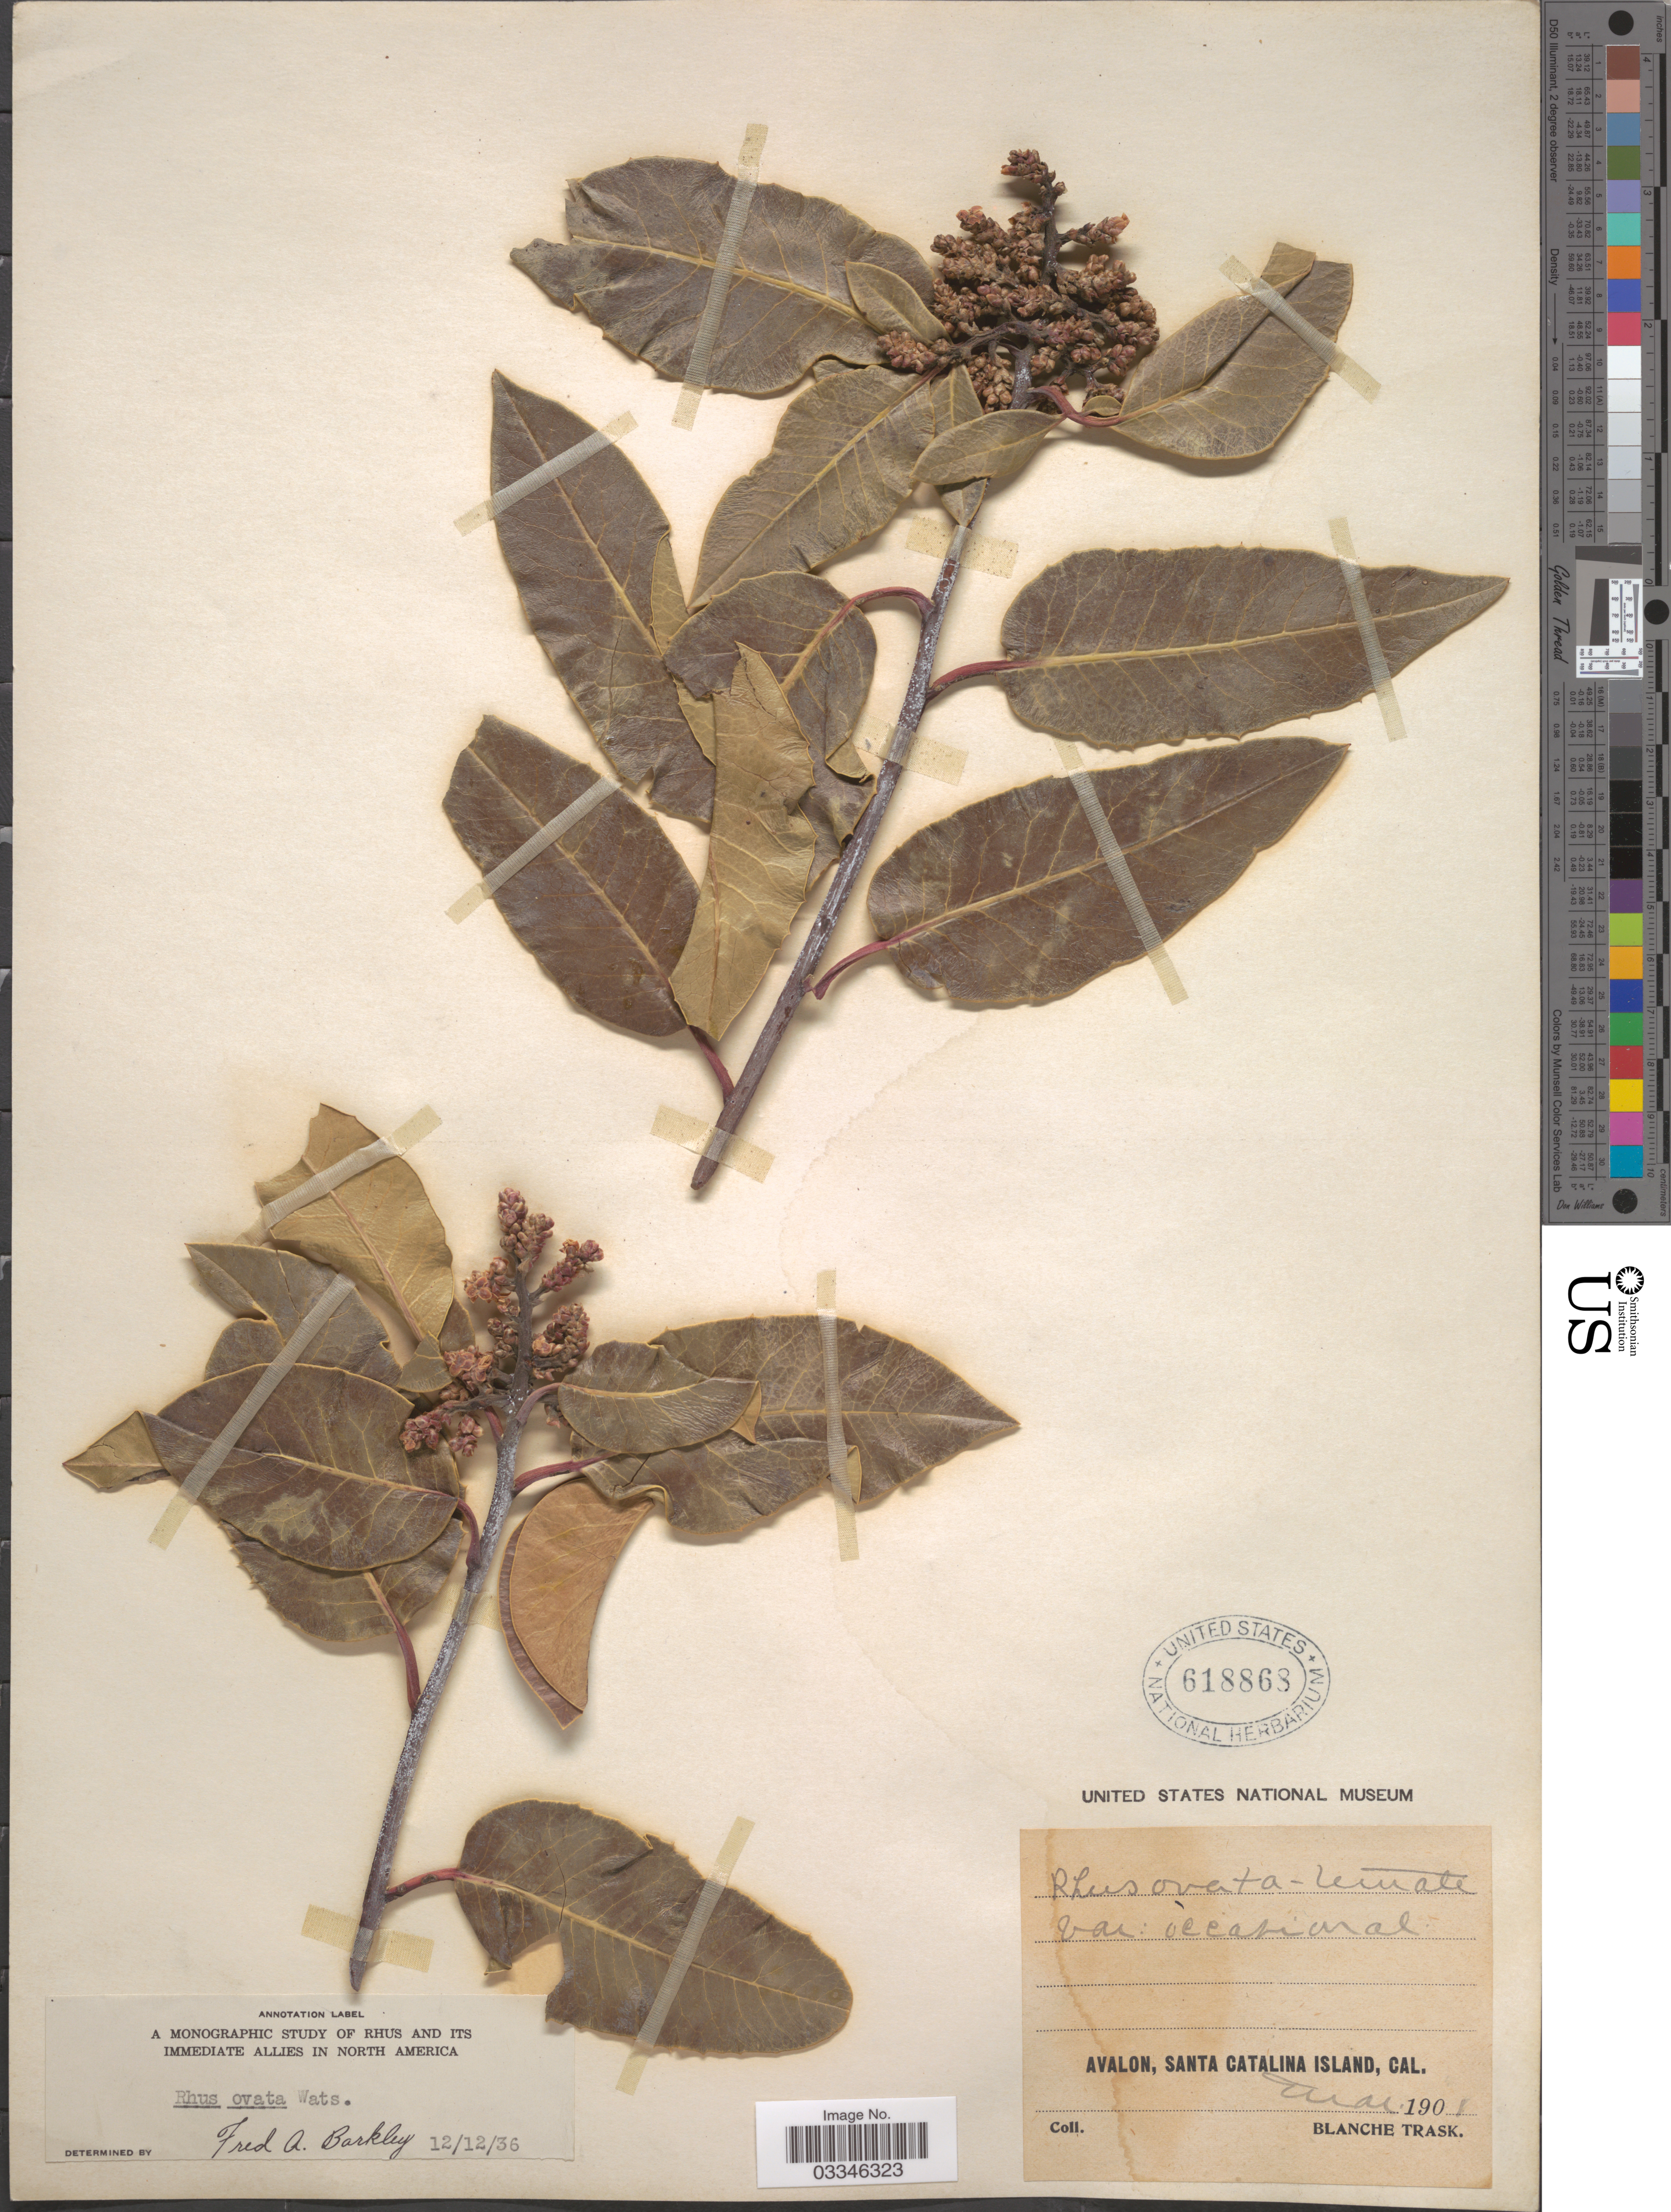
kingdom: Plantae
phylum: Tracheophyta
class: Magnoliopsida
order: Sapindales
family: Anacardiaceae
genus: Rhus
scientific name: Rhus ovata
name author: S. Watson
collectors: B. Trask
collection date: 1901-05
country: United States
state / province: California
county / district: Los Angeles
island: Santa Catalina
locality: Avalon, Santa Catalina Island.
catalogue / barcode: US 618868